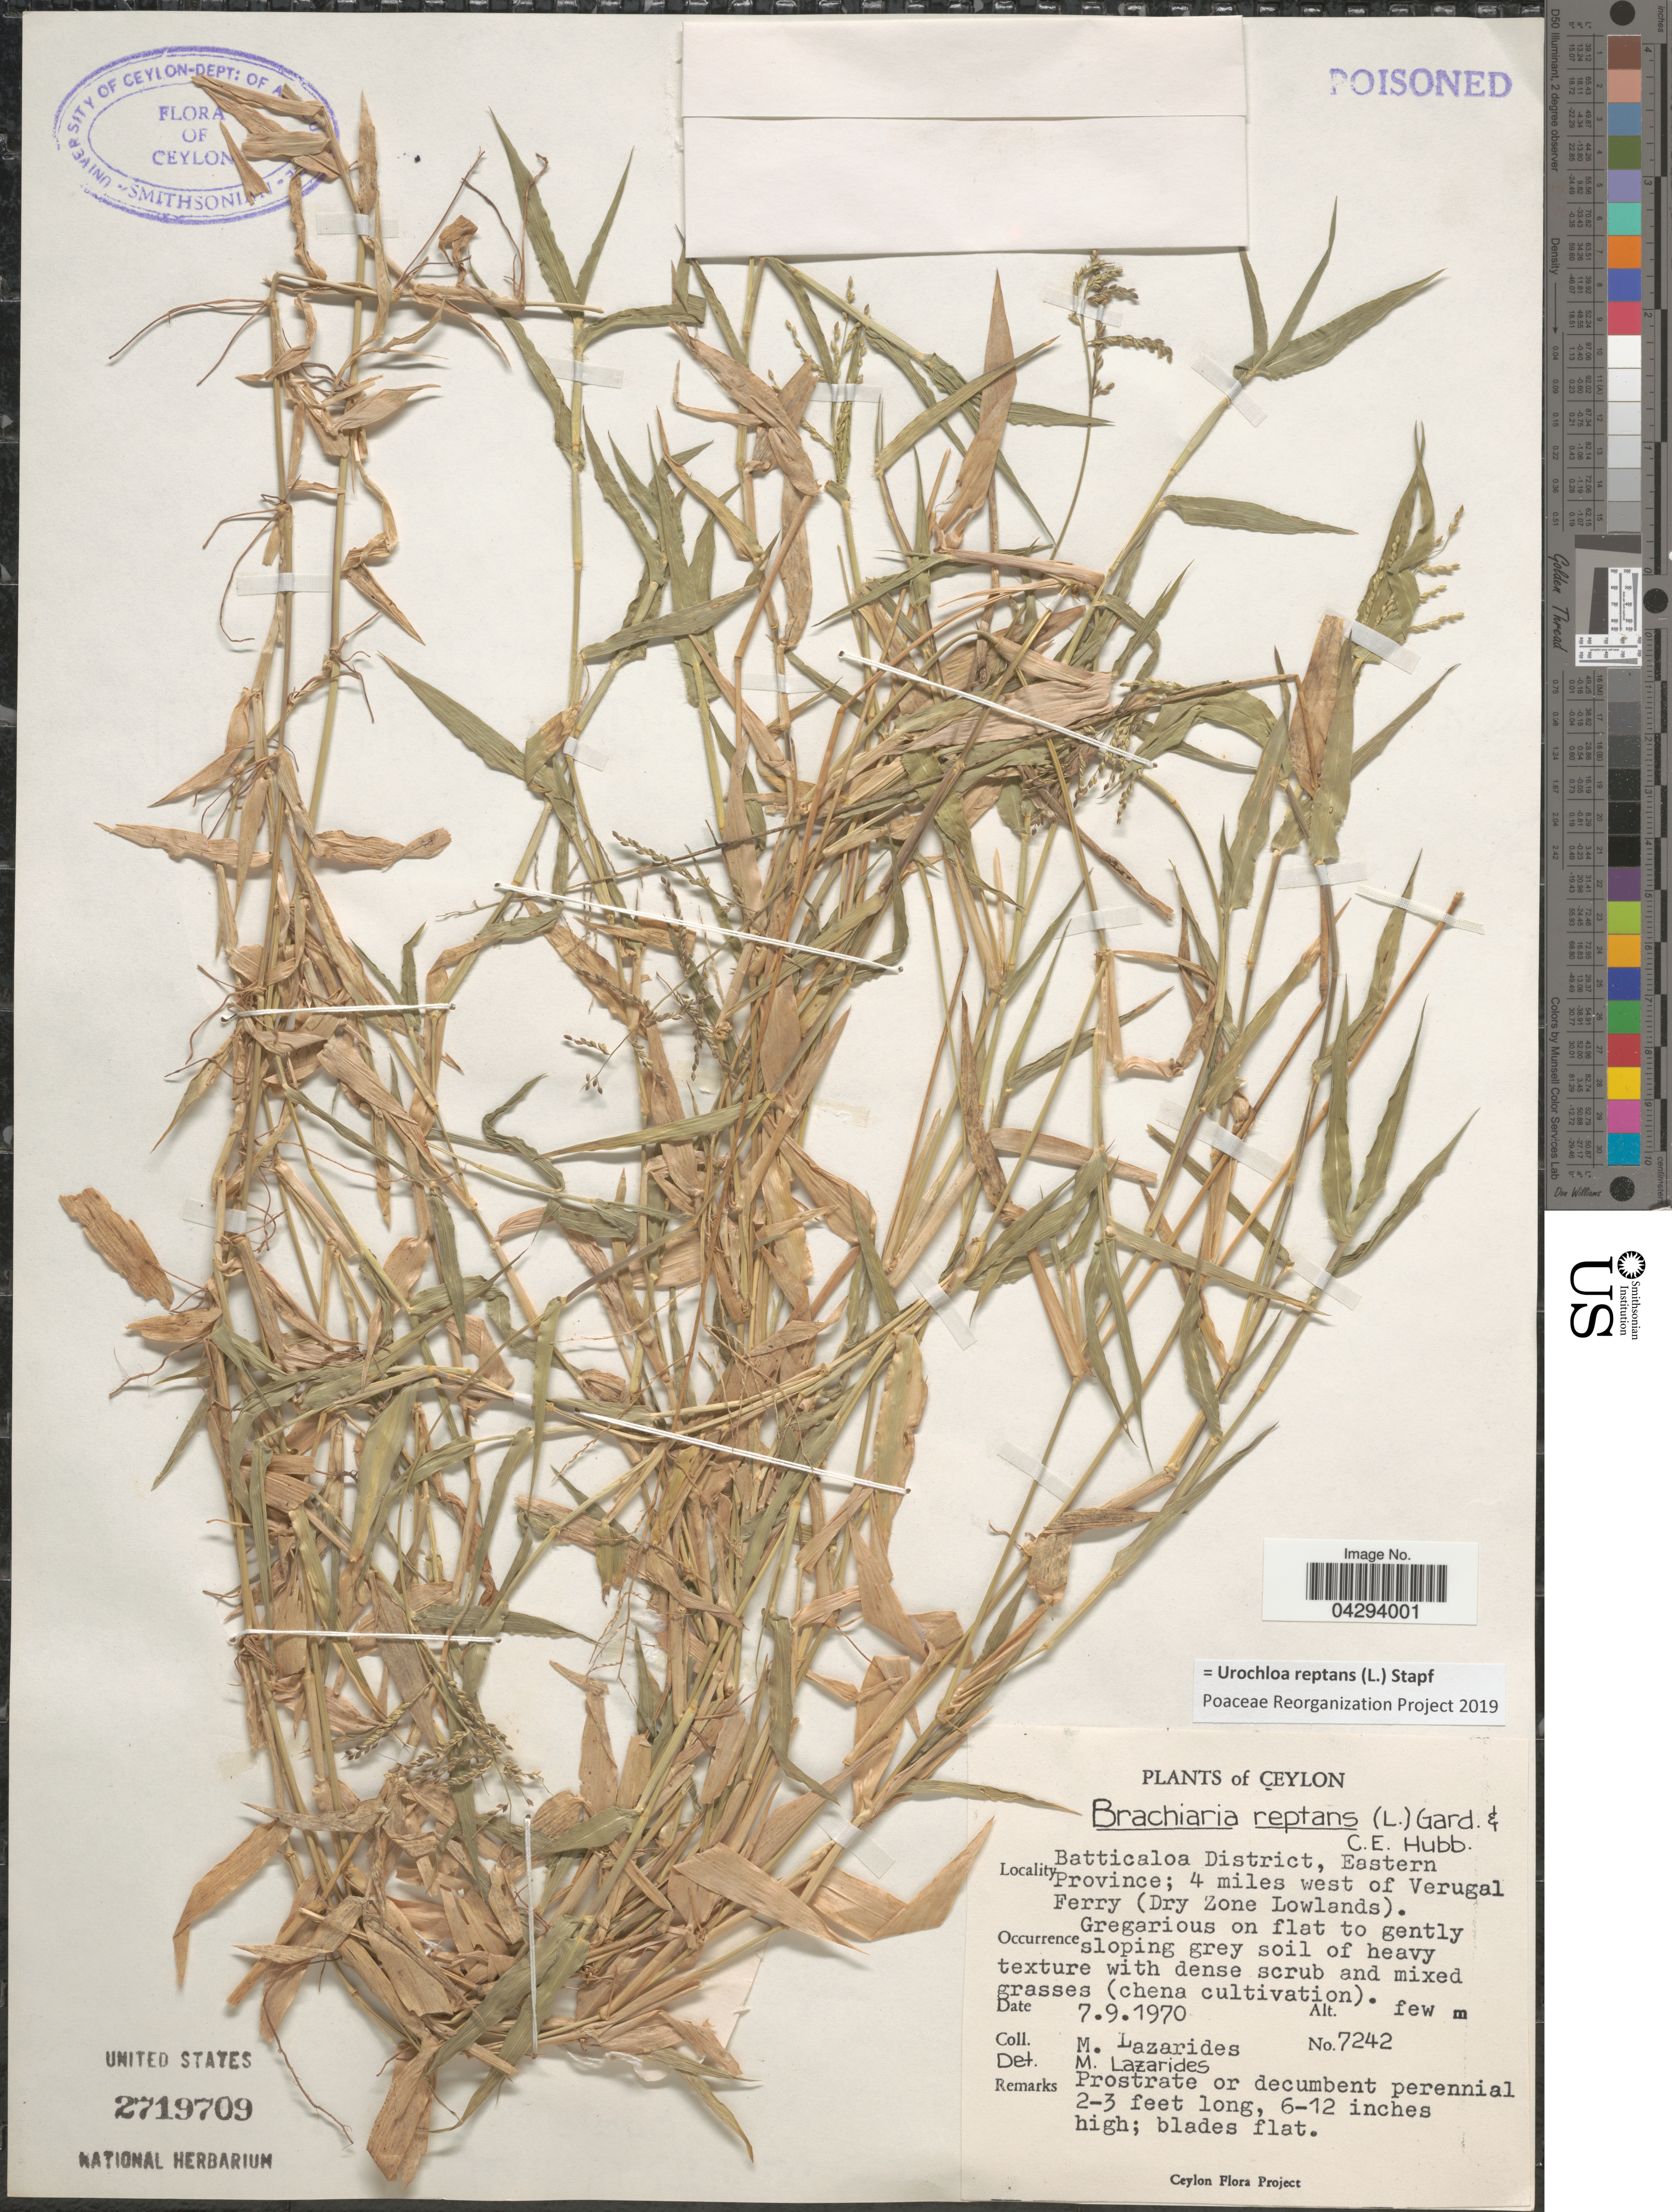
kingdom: Plantae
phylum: Tracheophyta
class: Liliopsida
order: Poales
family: Poaceae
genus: Urochloa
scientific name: Urochloa reptans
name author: (L.) Stapf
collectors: M. Lazarides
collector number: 7242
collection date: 1970-09-07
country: Sri Lanka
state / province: Eastern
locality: Ceylon. Batticola District; 4 miles west of Verugal Ferry (Dry Zone Lowlands).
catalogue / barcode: US 2719709